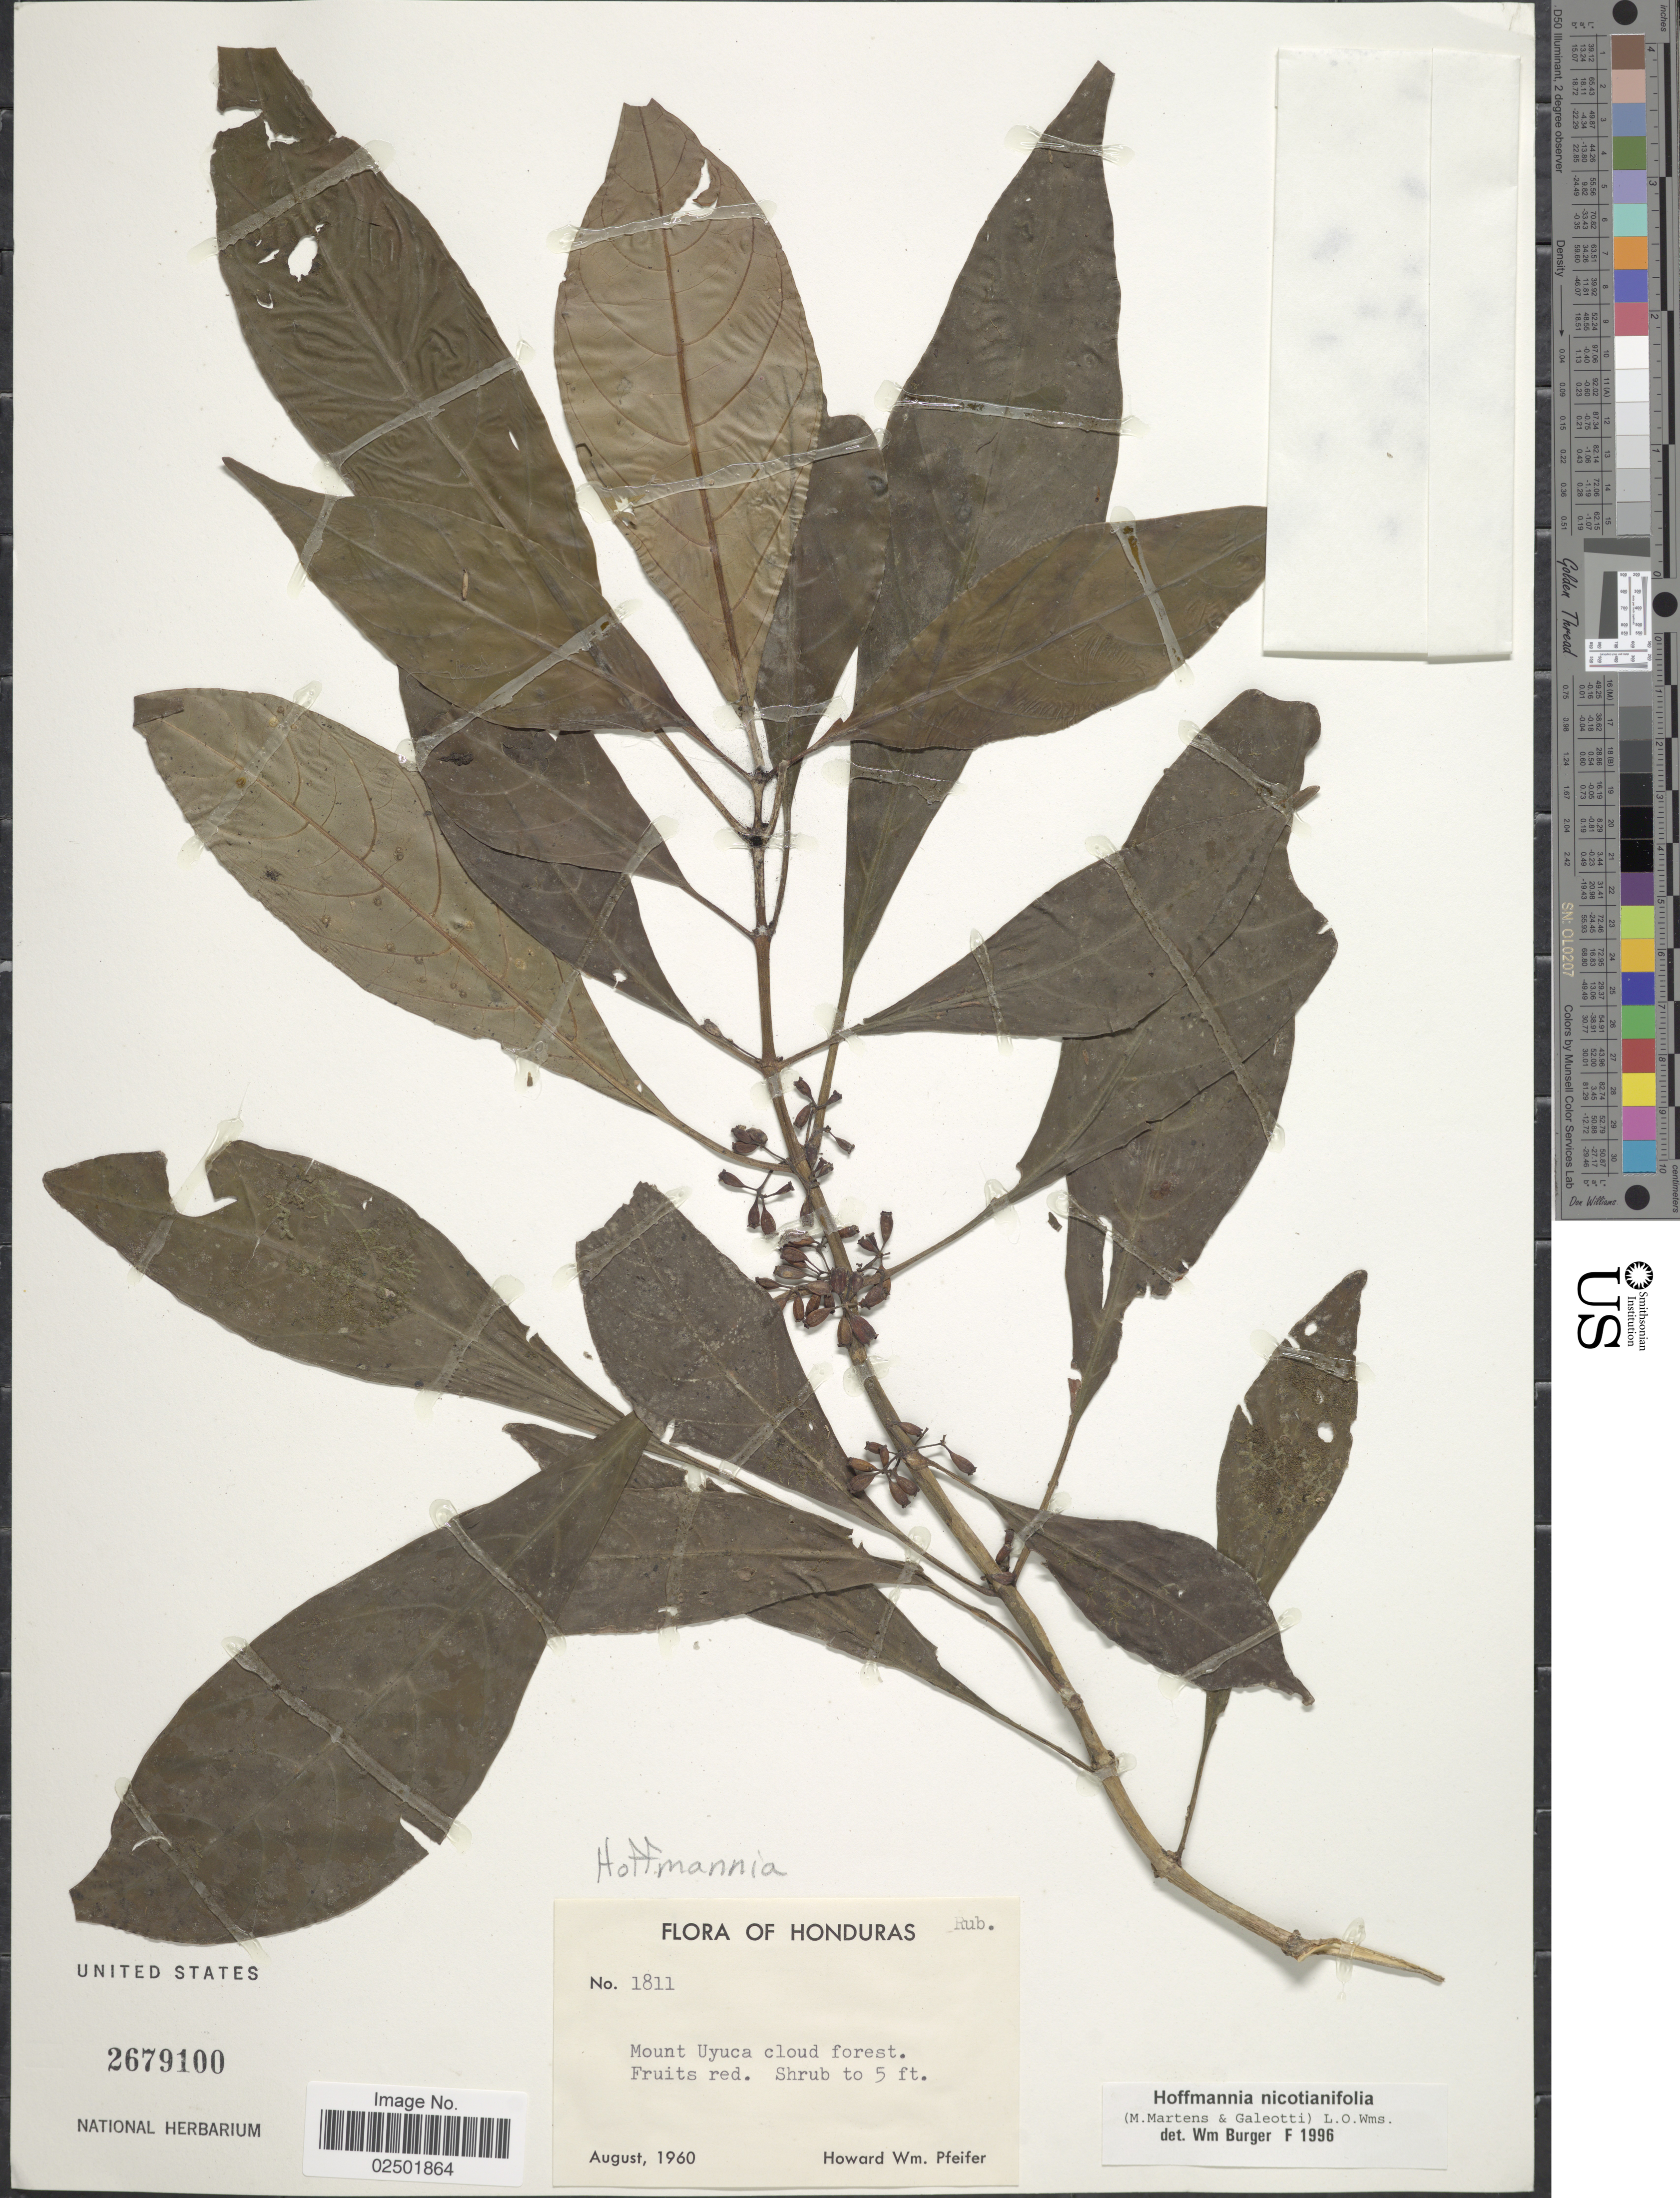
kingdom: Plantae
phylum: Tracheophyta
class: Magnoliopsida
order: Gentianales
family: Rubiaceae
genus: Hoffmannia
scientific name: Hoffmannia nicotianifolia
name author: (M. Martens & Galeoti) L.O. Williams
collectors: H. W. Pfeifer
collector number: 1811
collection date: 1960-08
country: Honduras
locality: Mount Uyuca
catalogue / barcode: US 2679100